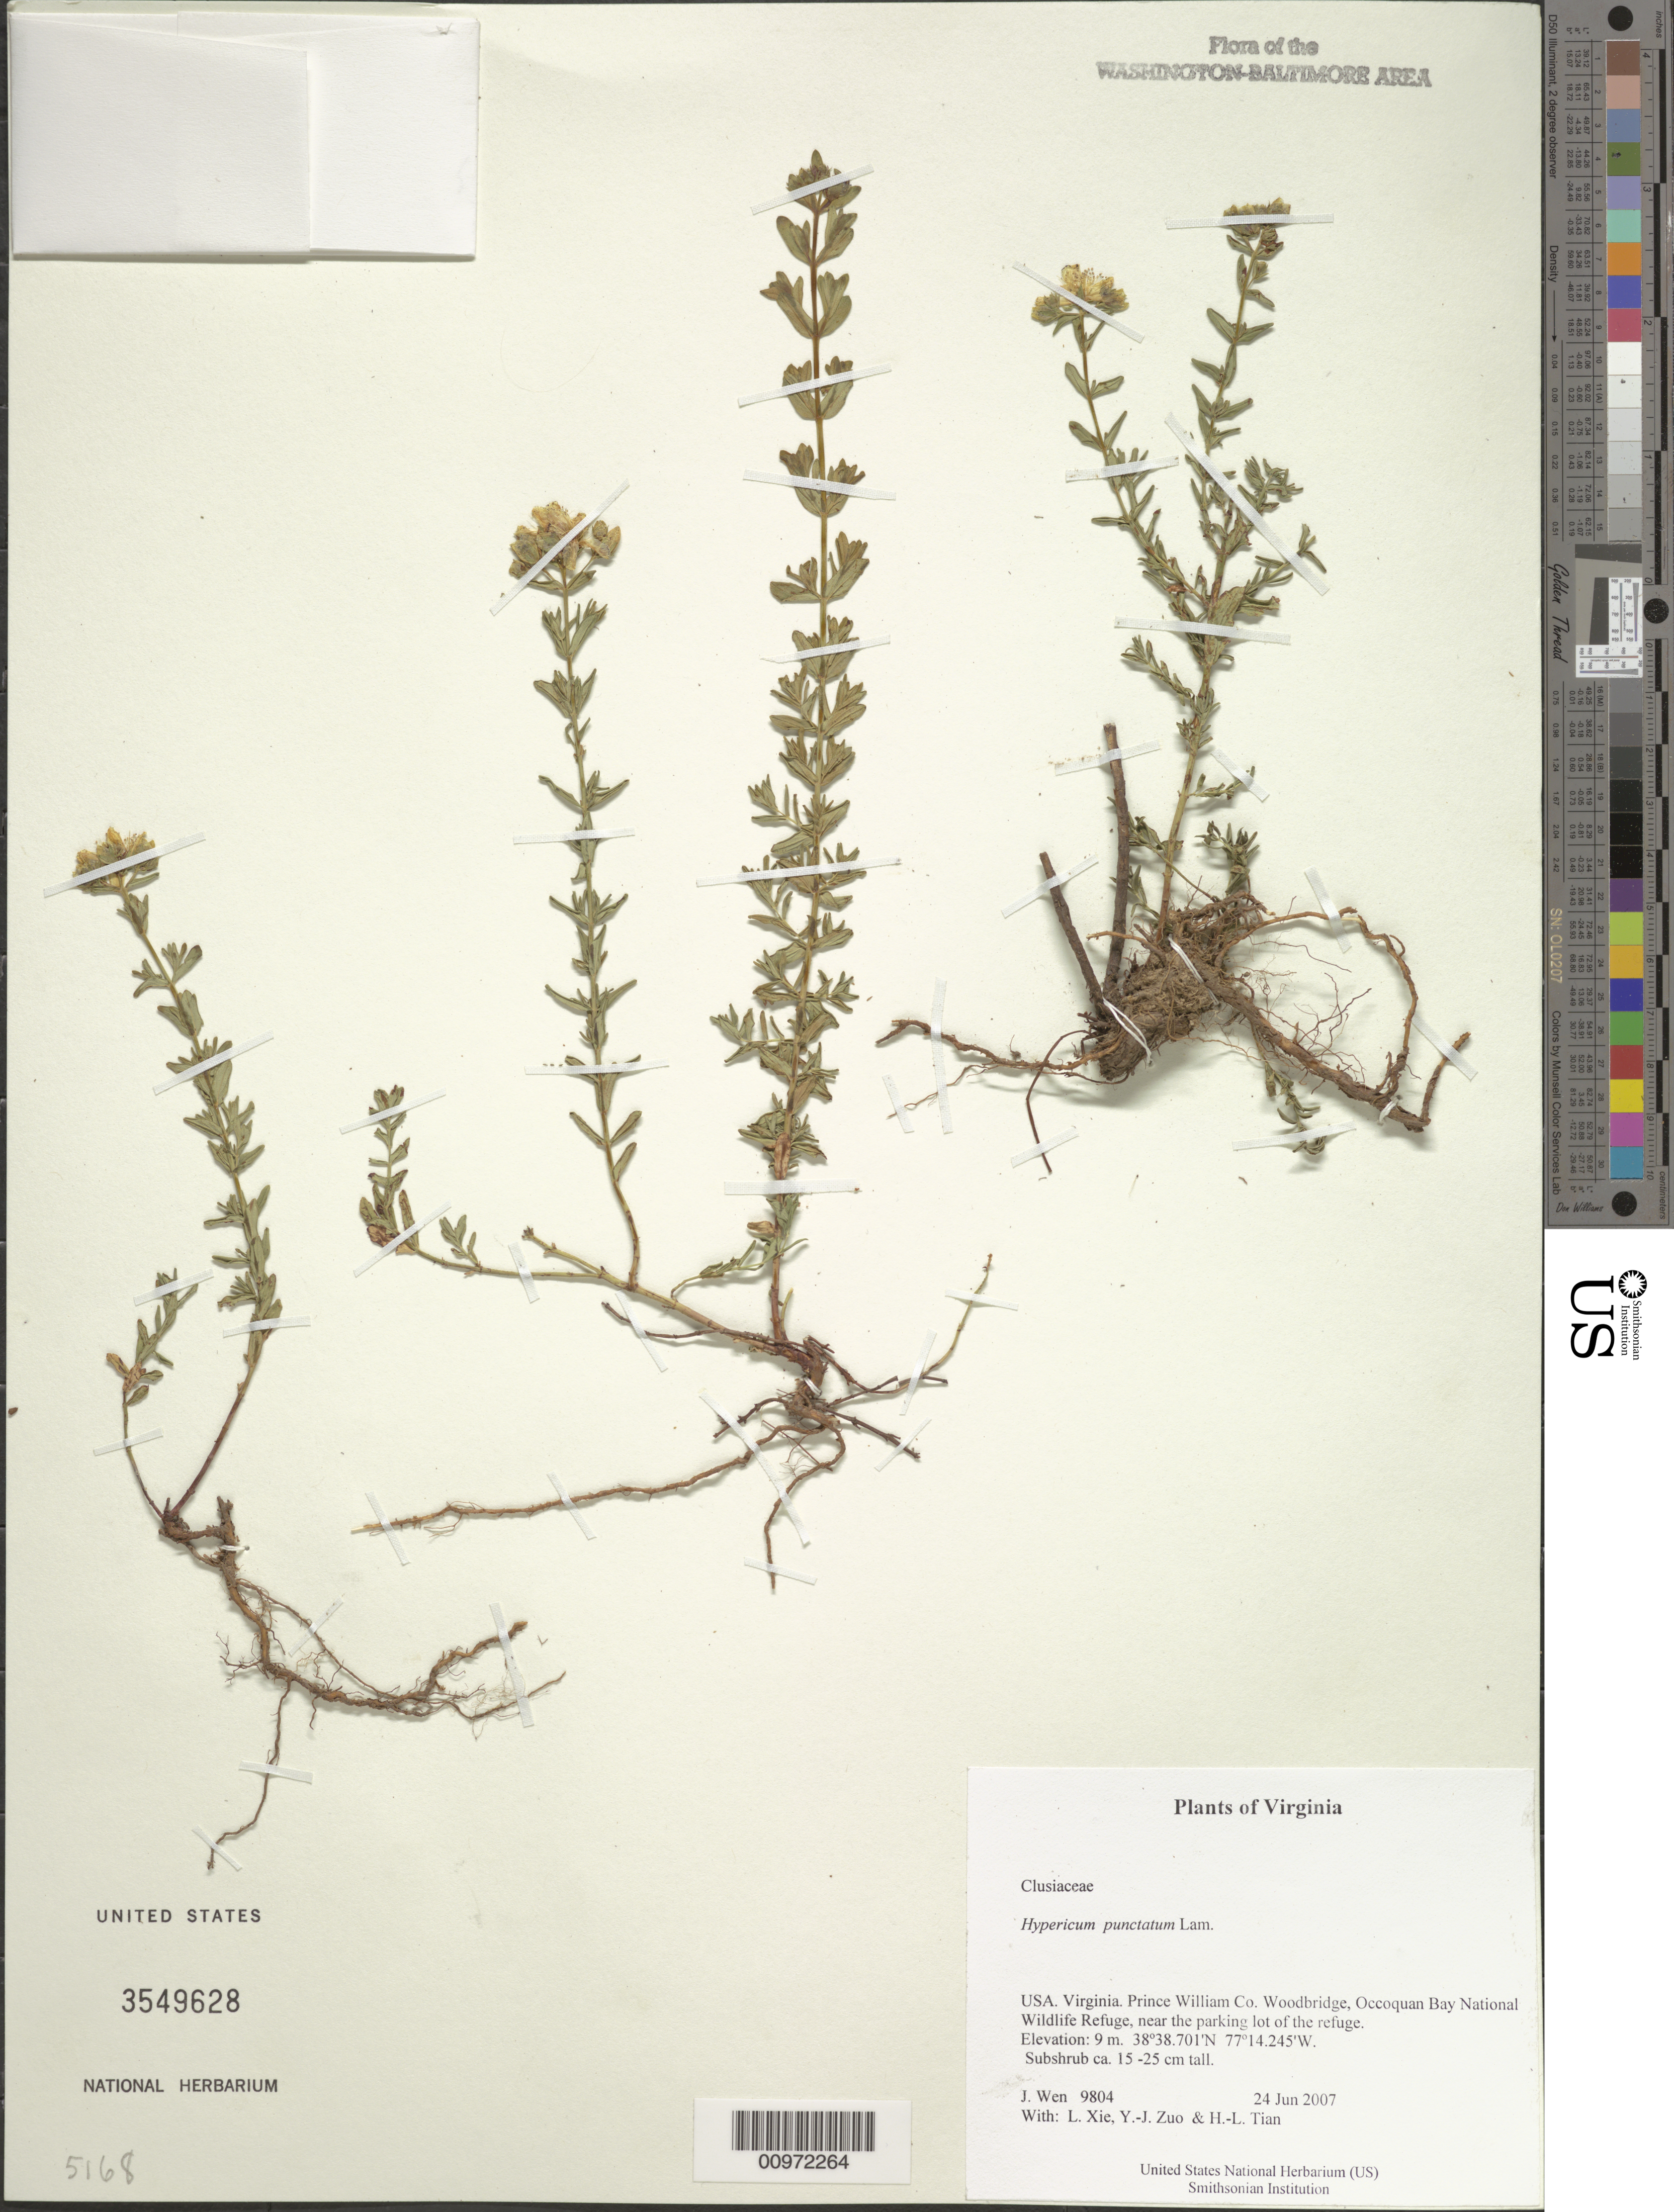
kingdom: Plantae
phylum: Tracheophyta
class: Magnoliopsida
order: Malpighiales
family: Hypericaceae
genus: Hypericum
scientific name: Hypericum punctatum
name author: Lam.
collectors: J. Wen, L. Xie, Y. Zuo & H. Tian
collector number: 9804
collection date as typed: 24 Jun 2007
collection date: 2007-06-24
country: United States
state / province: Virginia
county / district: Prince William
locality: Woodbridge, Occoquan Bay National Wildlife Refuge, near the parking lot of the refuge.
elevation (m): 9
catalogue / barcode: US 3549628